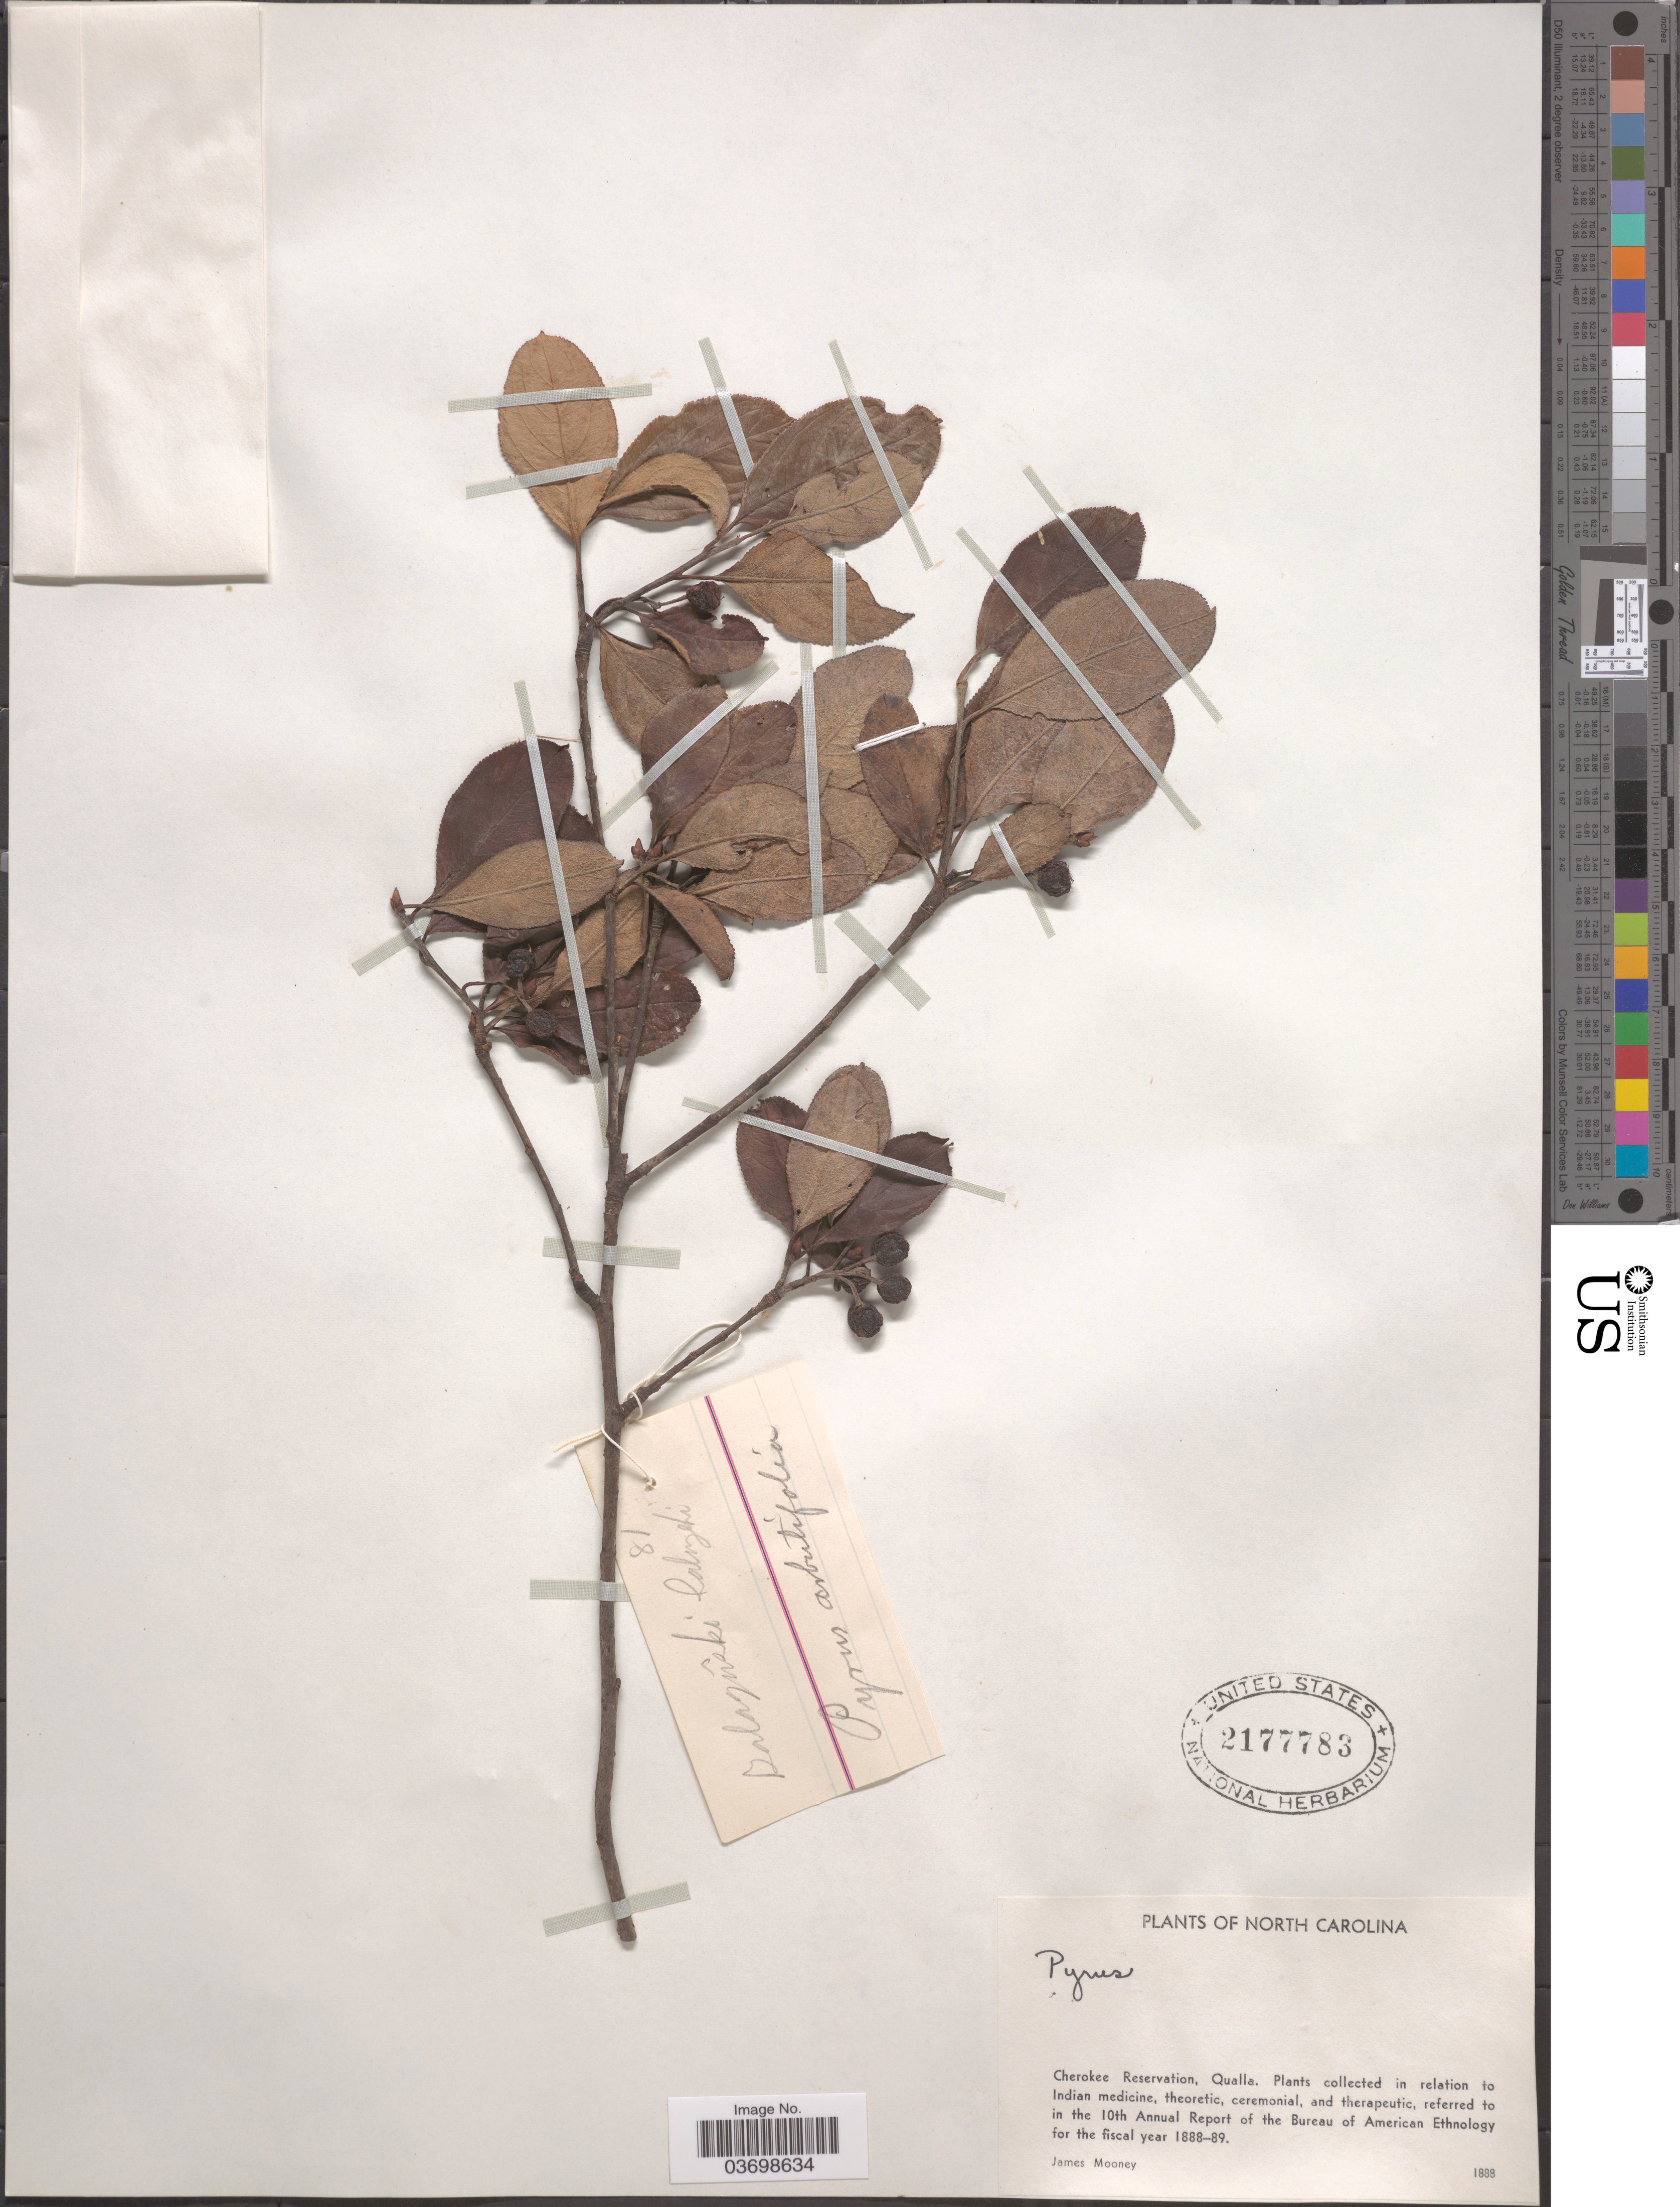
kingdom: Plantae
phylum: Tracheophyta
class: Magnoliopsida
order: Rosales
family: Rosaceae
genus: Aronia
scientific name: Aronia arbutifolia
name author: (L.) Pers.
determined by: Strong, M. T., (US), Smithsonian Institution - National Museum of Natural History (UNITED STATES)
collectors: J. Mooney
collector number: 81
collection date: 1888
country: United States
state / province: North Carolina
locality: Cherokee Reservation, Qualla.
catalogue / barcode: US 2177783